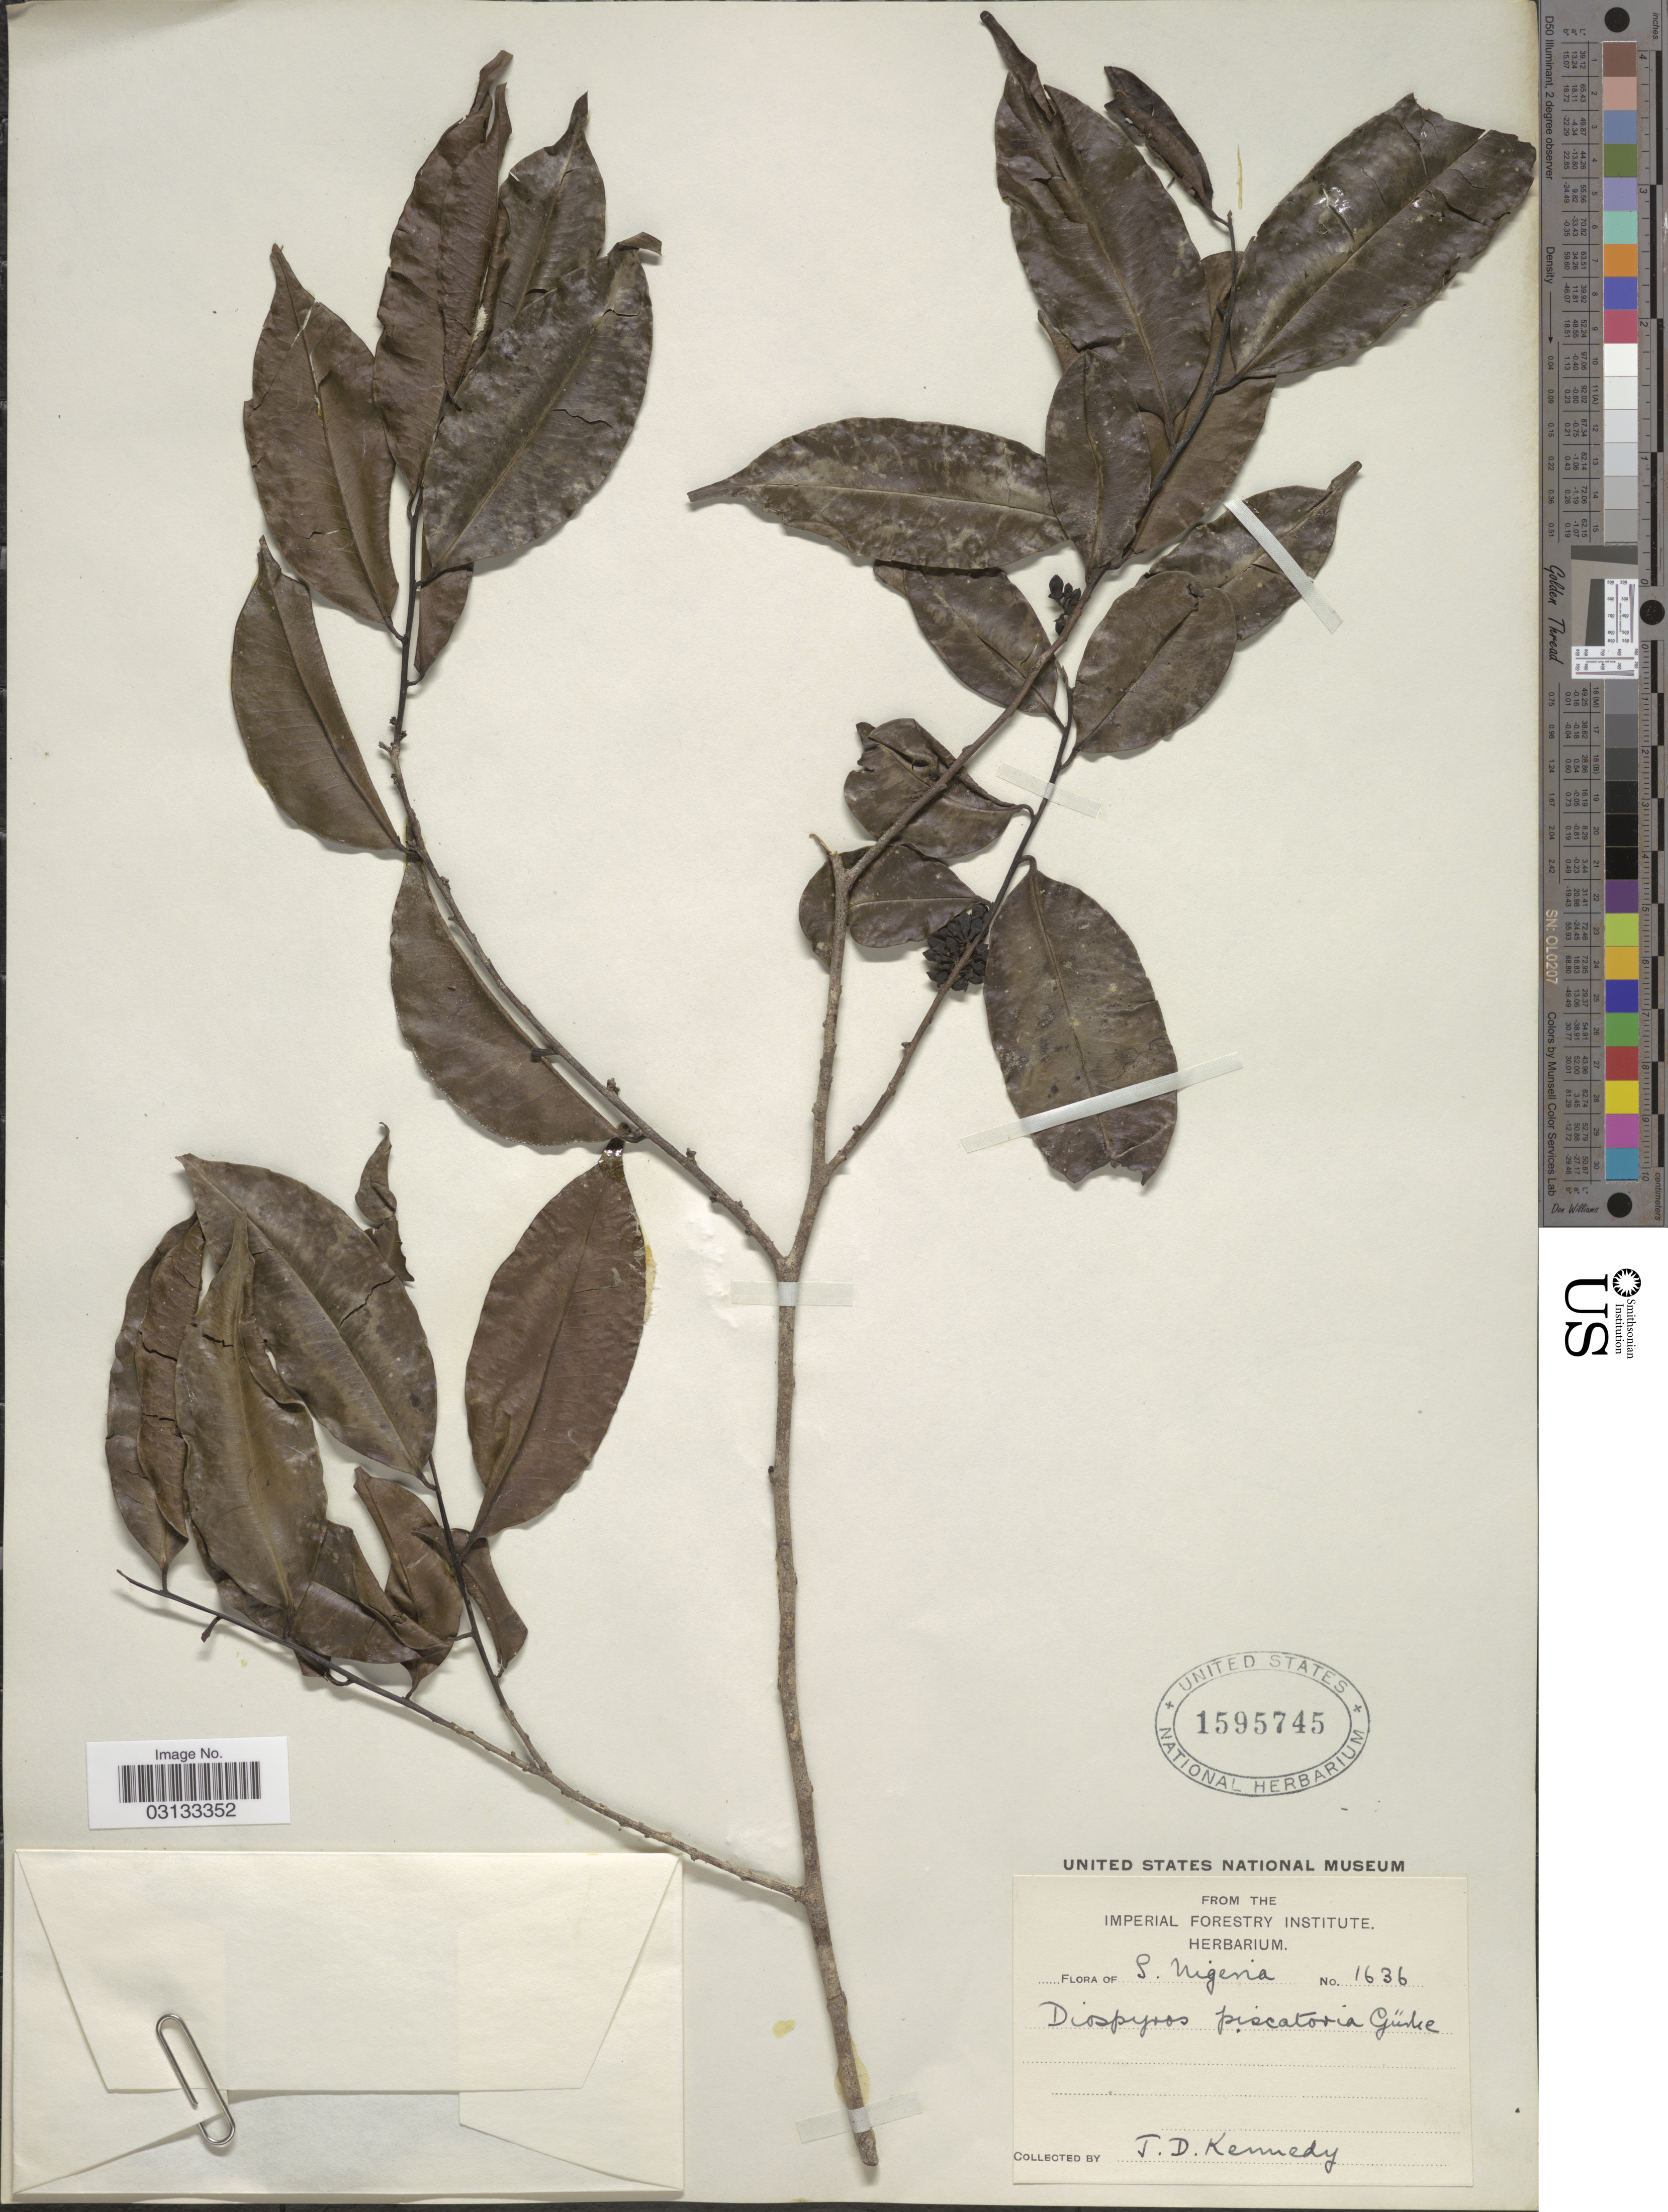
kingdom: Plantae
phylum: Tracheophyta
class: Magnoliopsida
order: Ericales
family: Ebenaceae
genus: Diospyros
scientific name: Diospyros piscatoria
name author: Gürke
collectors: J. D. Kennedy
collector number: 1636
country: Nigeria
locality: S. Nigeria.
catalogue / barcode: US 1595745